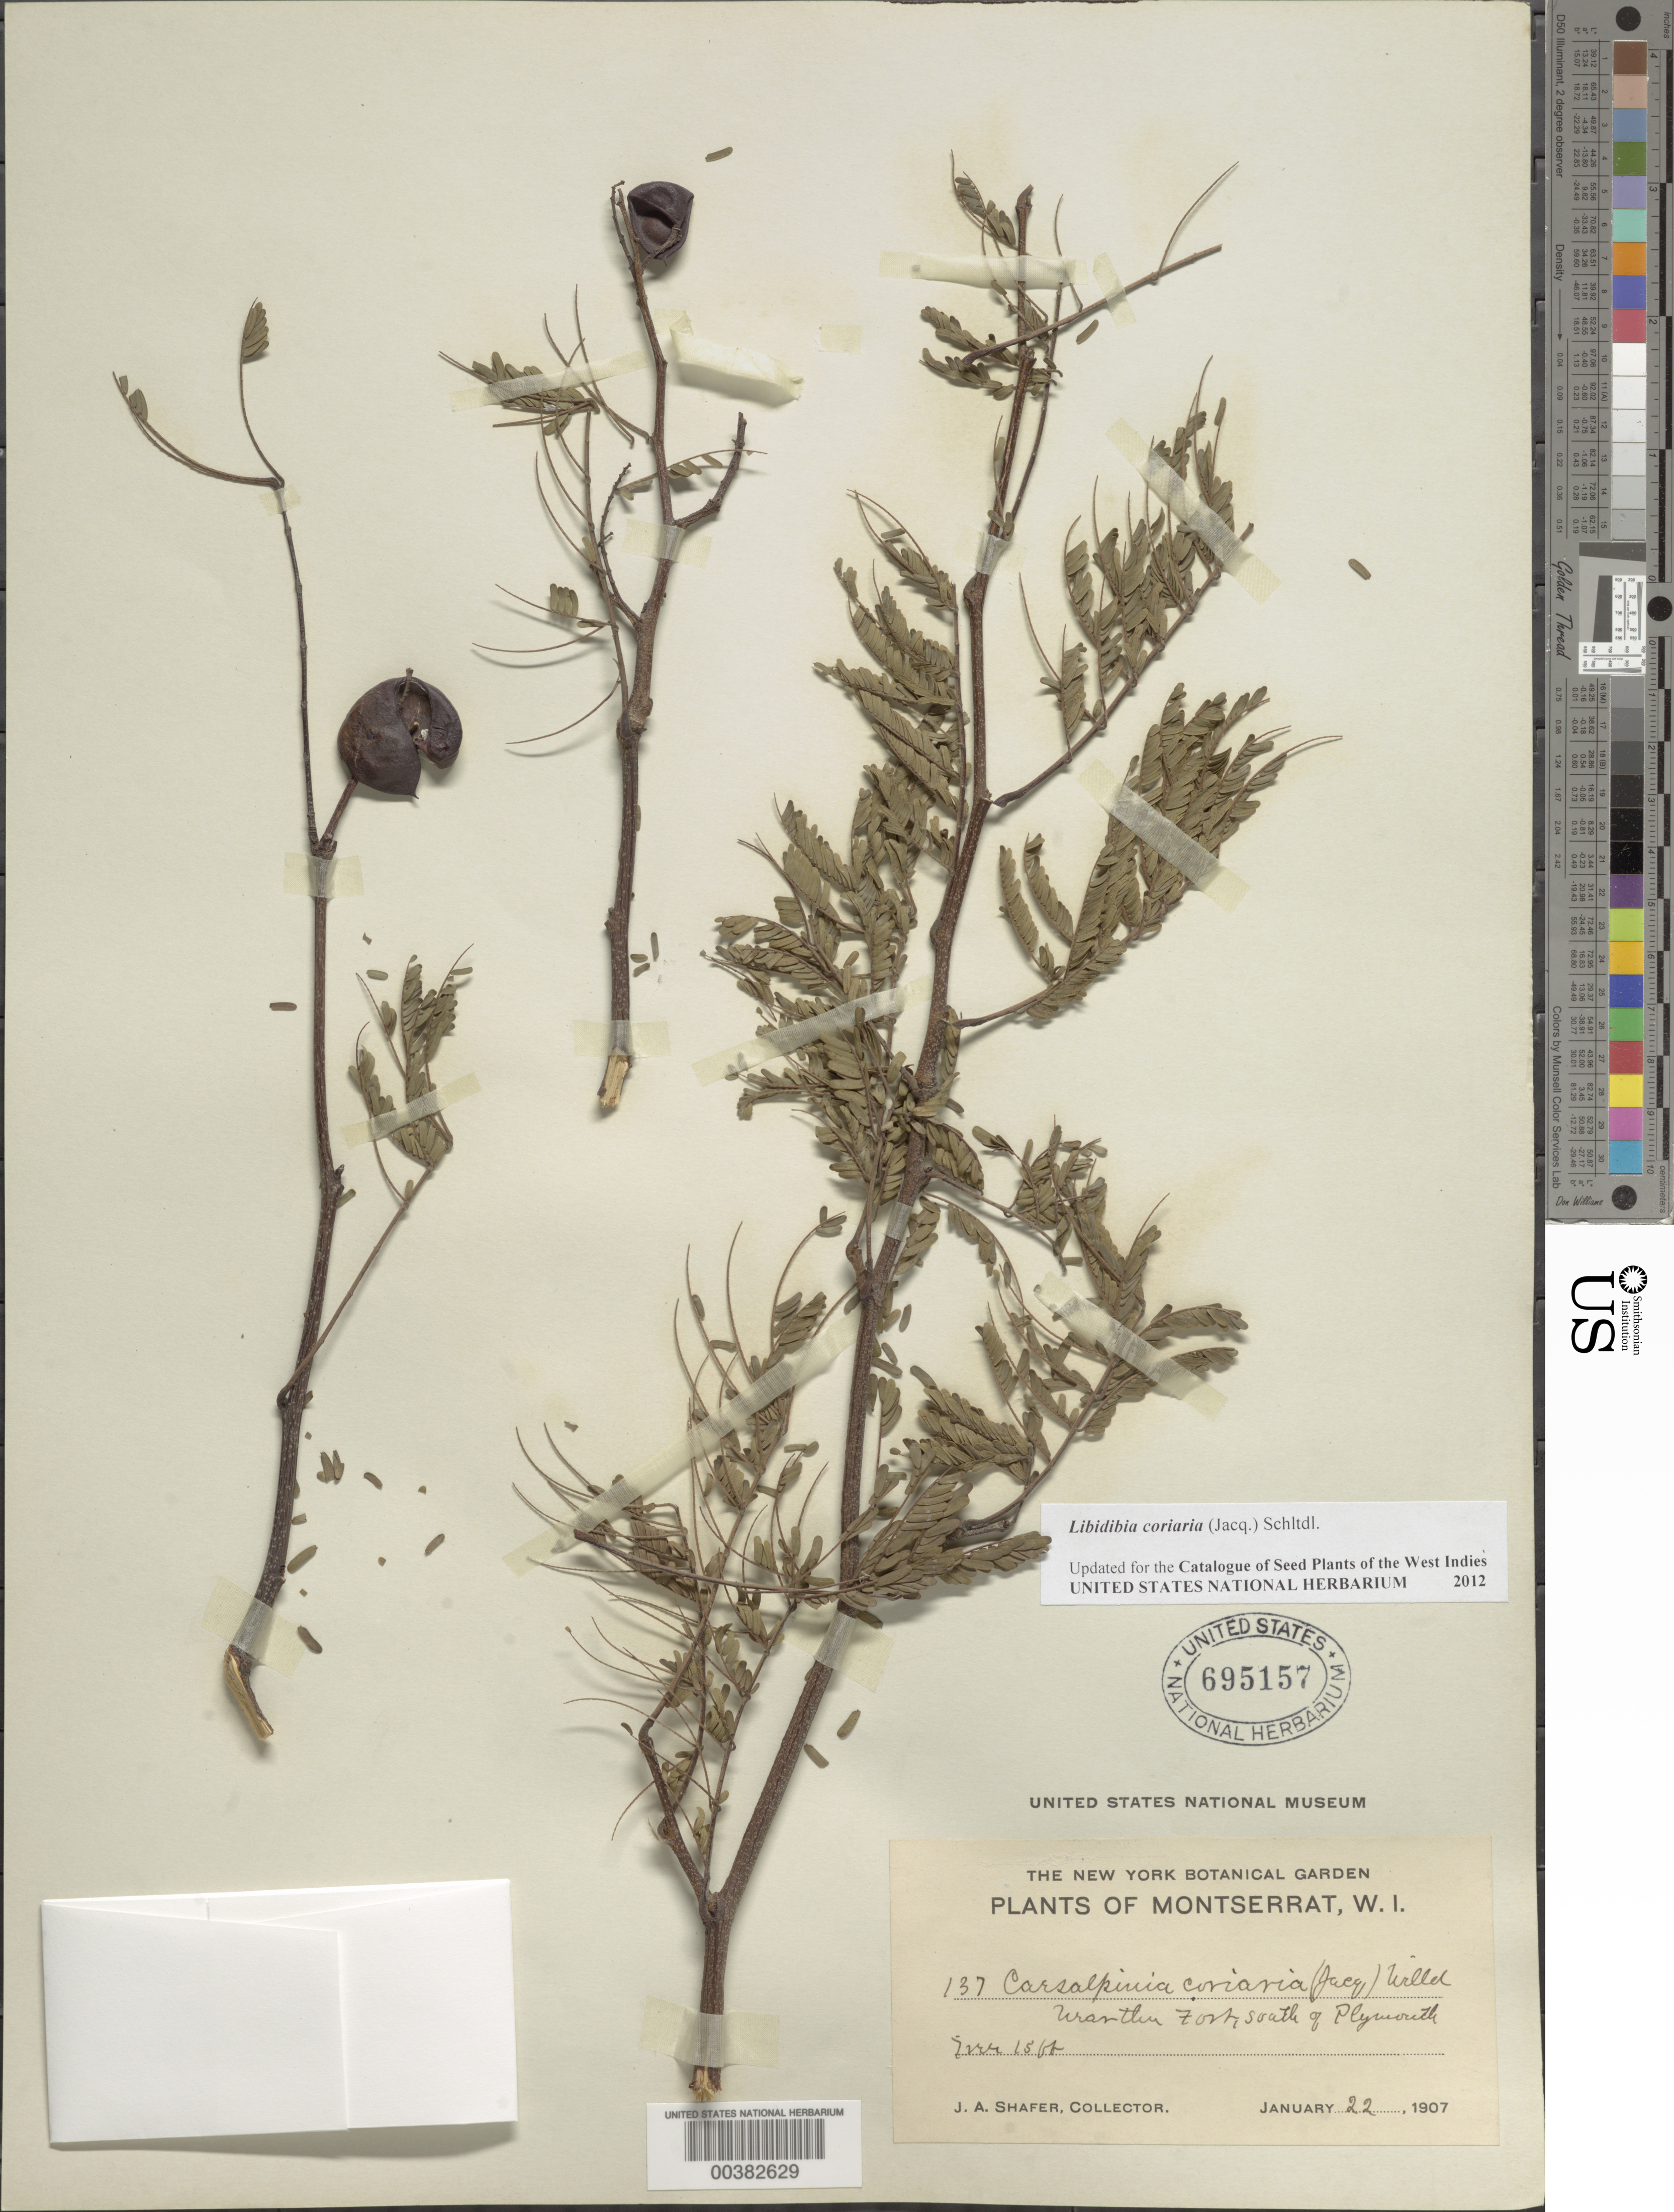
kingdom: Plantae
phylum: Tracheophyta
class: Magnoliopsida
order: Fabales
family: Fabaceae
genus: Libidibia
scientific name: Libidibia coriaria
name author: (Jacq.) Schltdl.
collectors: J. A. Shafer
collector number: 137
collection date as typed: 22 Jan 1907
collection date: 1907-01-22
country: Montserrat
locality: Wantha fort, s of plymouth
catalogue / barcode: US 695157